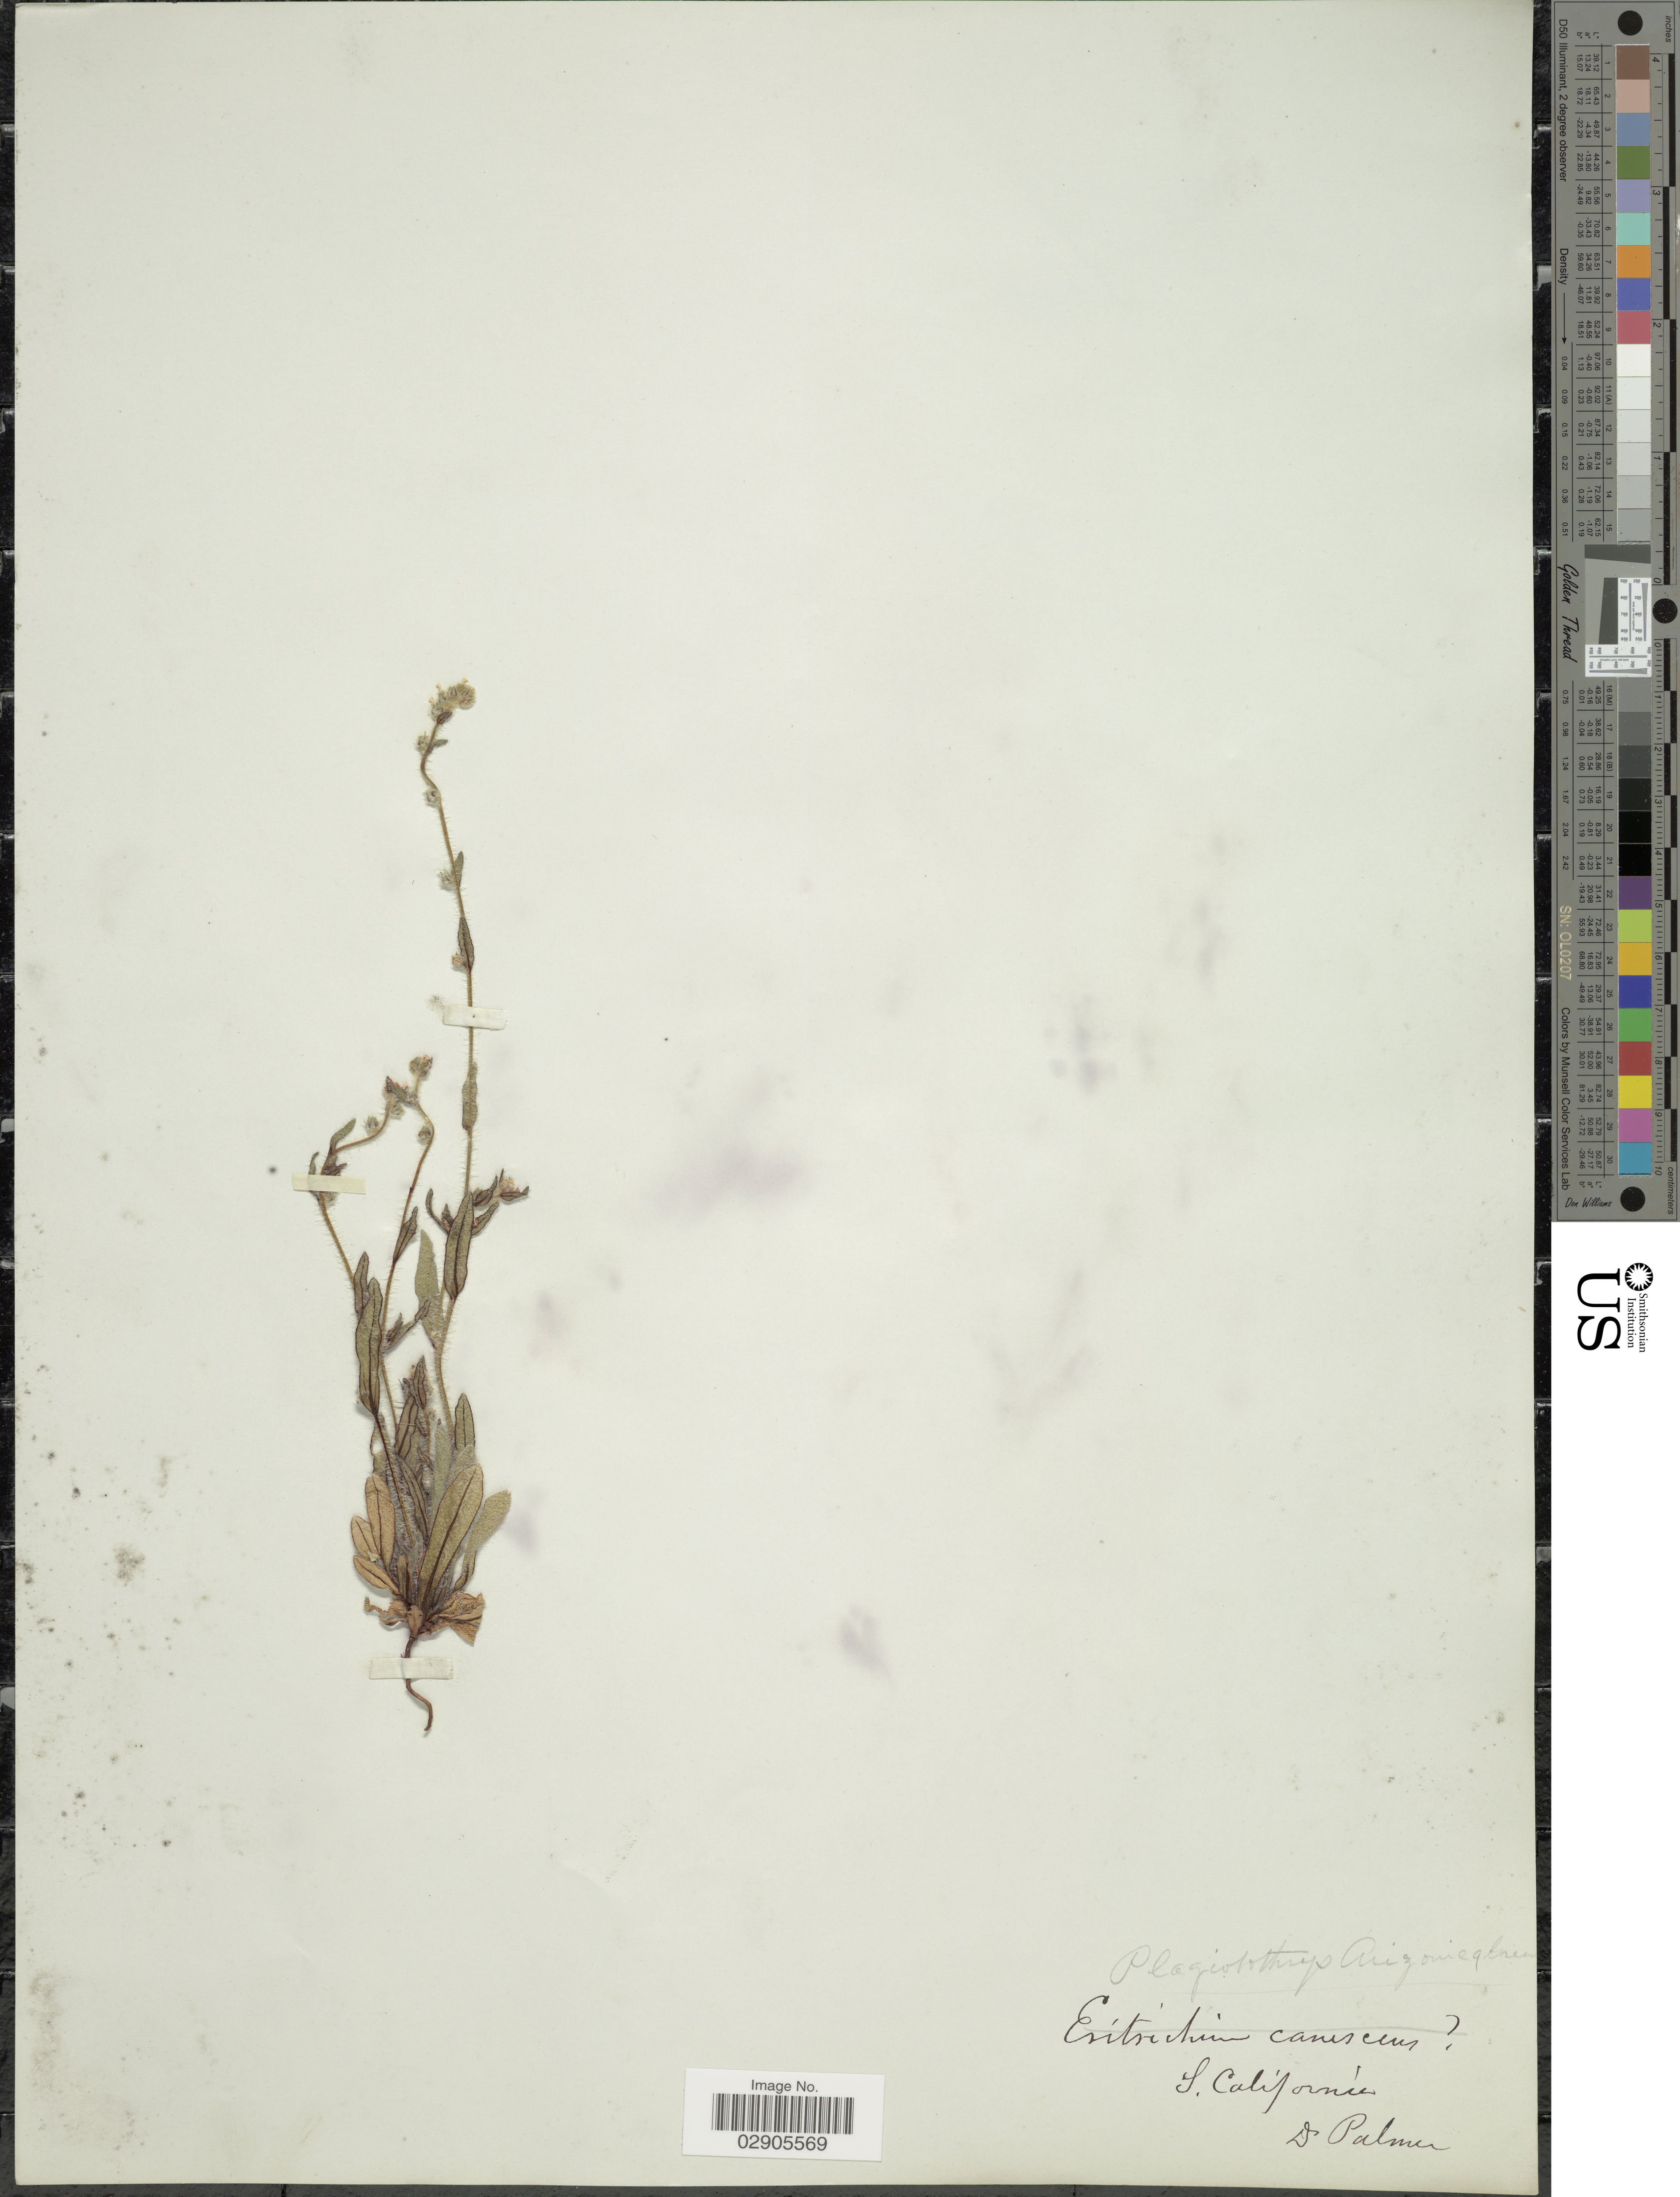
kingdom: Plantae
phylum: Tracheophyta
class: Magnoliopsida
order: Boraginales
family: Boraginaceae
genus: Plagiobothrys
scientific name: Plagiobothrys arizonicus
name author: (A. Gray) Greene ex A. Gray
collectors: Palmer, --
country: United States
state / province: California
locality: S. California.